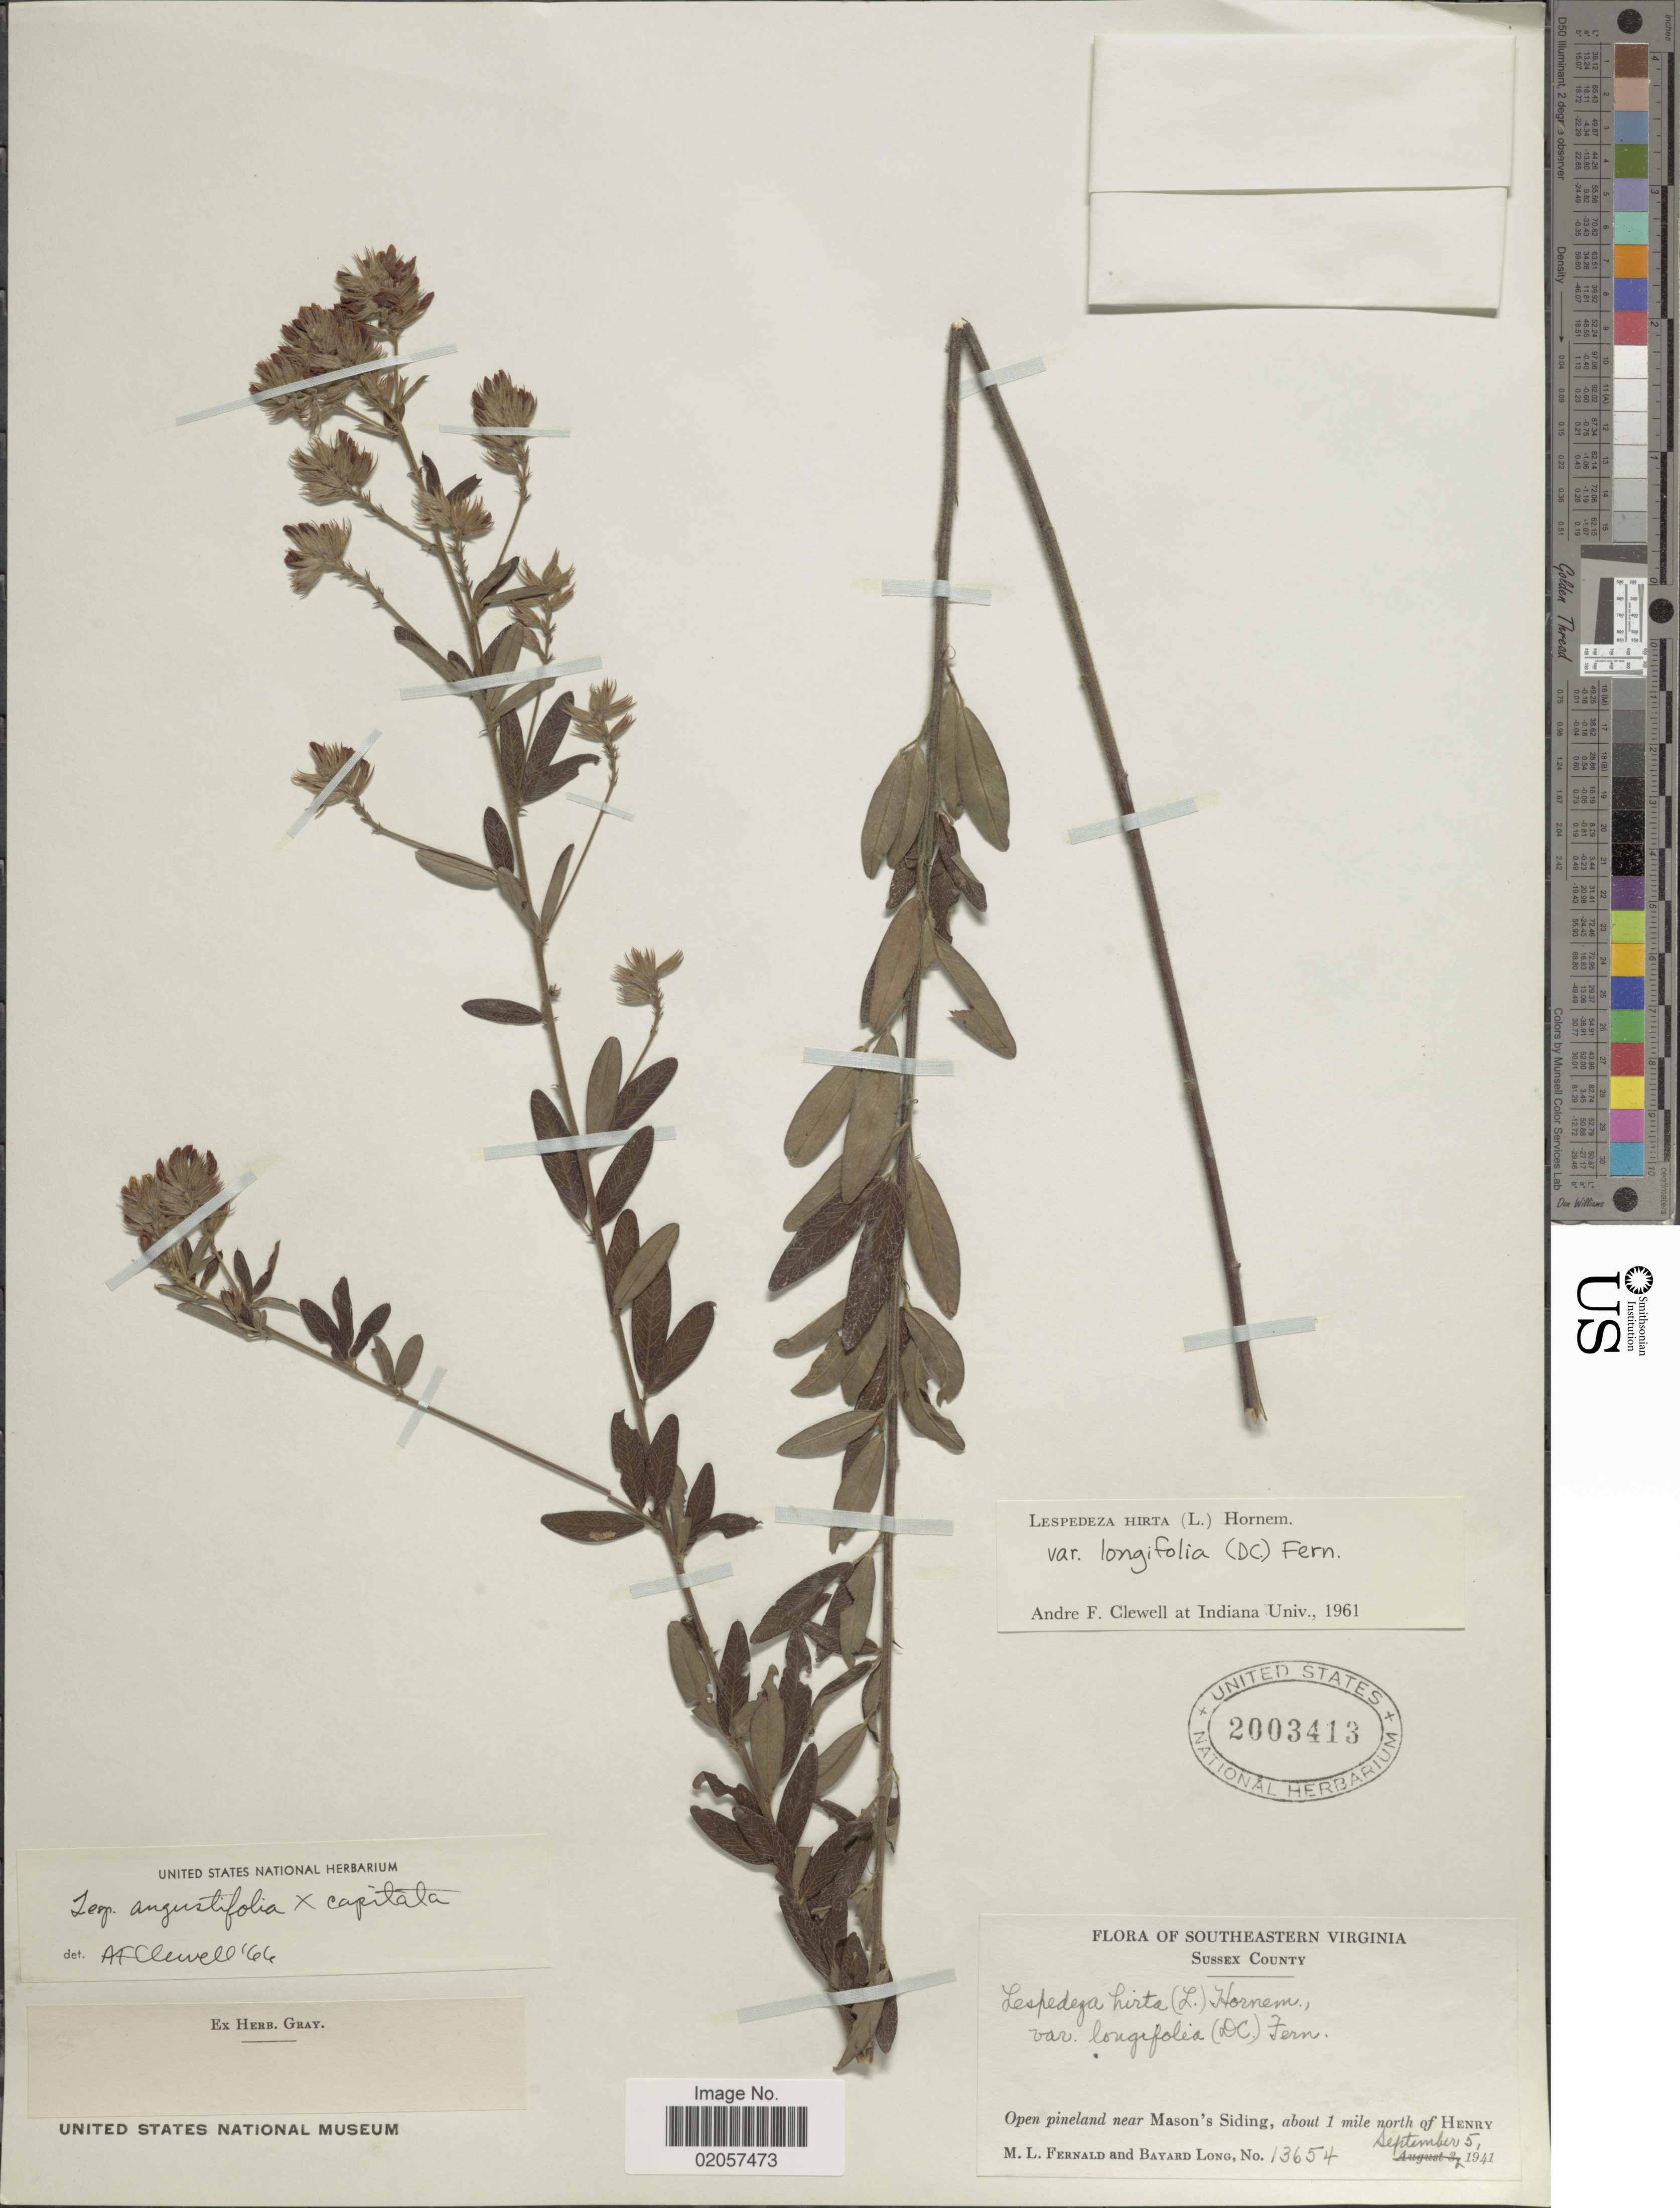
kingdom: Plantae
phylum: Tracheophyta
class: Magnoliopsida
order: Fabales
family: Fabaceae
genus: Lespedeza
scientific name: Lespedeza capitata x L. angustifolia (Pursh) Elliott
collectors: M. L. Fernald & B. Long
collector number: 13654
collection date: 1941-09-05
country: United States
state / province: Virginia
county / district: Sussex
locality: Southeastern Virginia. Sussex County. Open pineland neas Mason's Siding, about 1 mile north of Henry.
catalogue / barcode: US 2003413